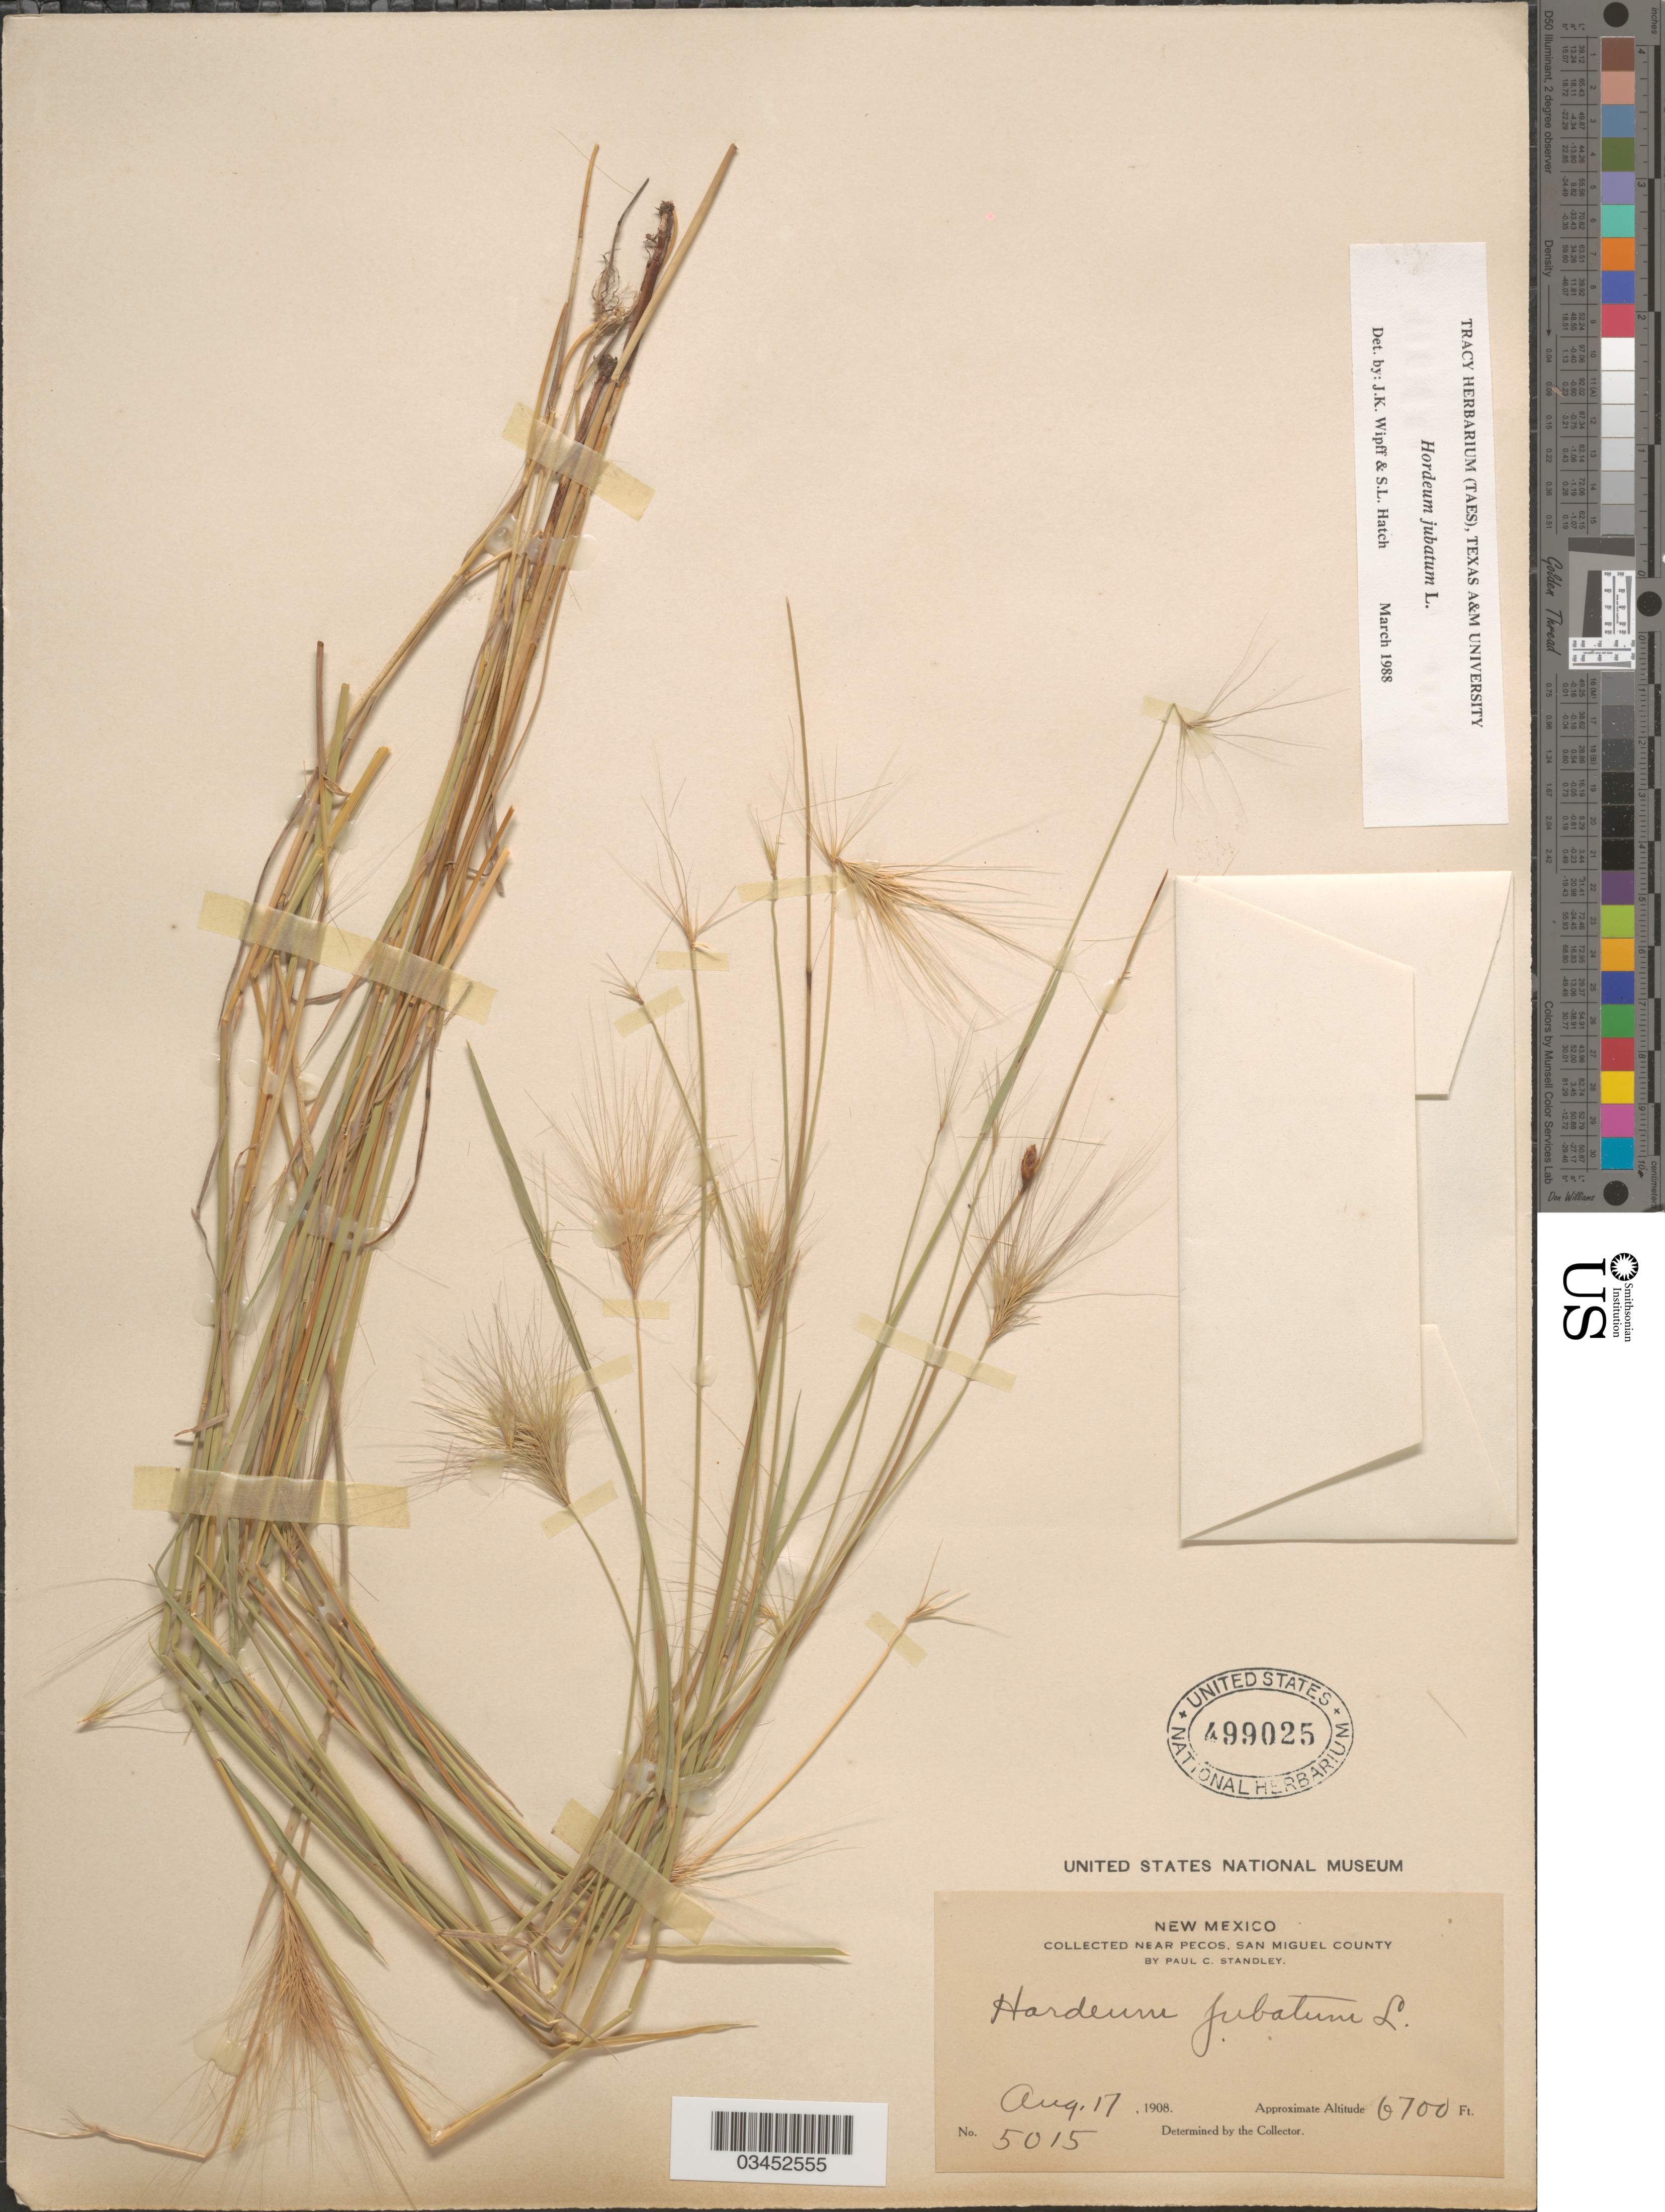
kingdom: Plantae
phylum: Tracheophyta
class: Liliopsida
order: Poales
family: Poaceae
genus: Hordeum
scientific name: Hordeum jubatum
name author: L.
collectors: P. C. Standley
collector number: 5015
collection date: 1908-08-17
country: United States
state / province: New Mexico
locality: Near Pecos, San Miguel County.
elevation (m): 2042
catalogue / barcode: US 499025